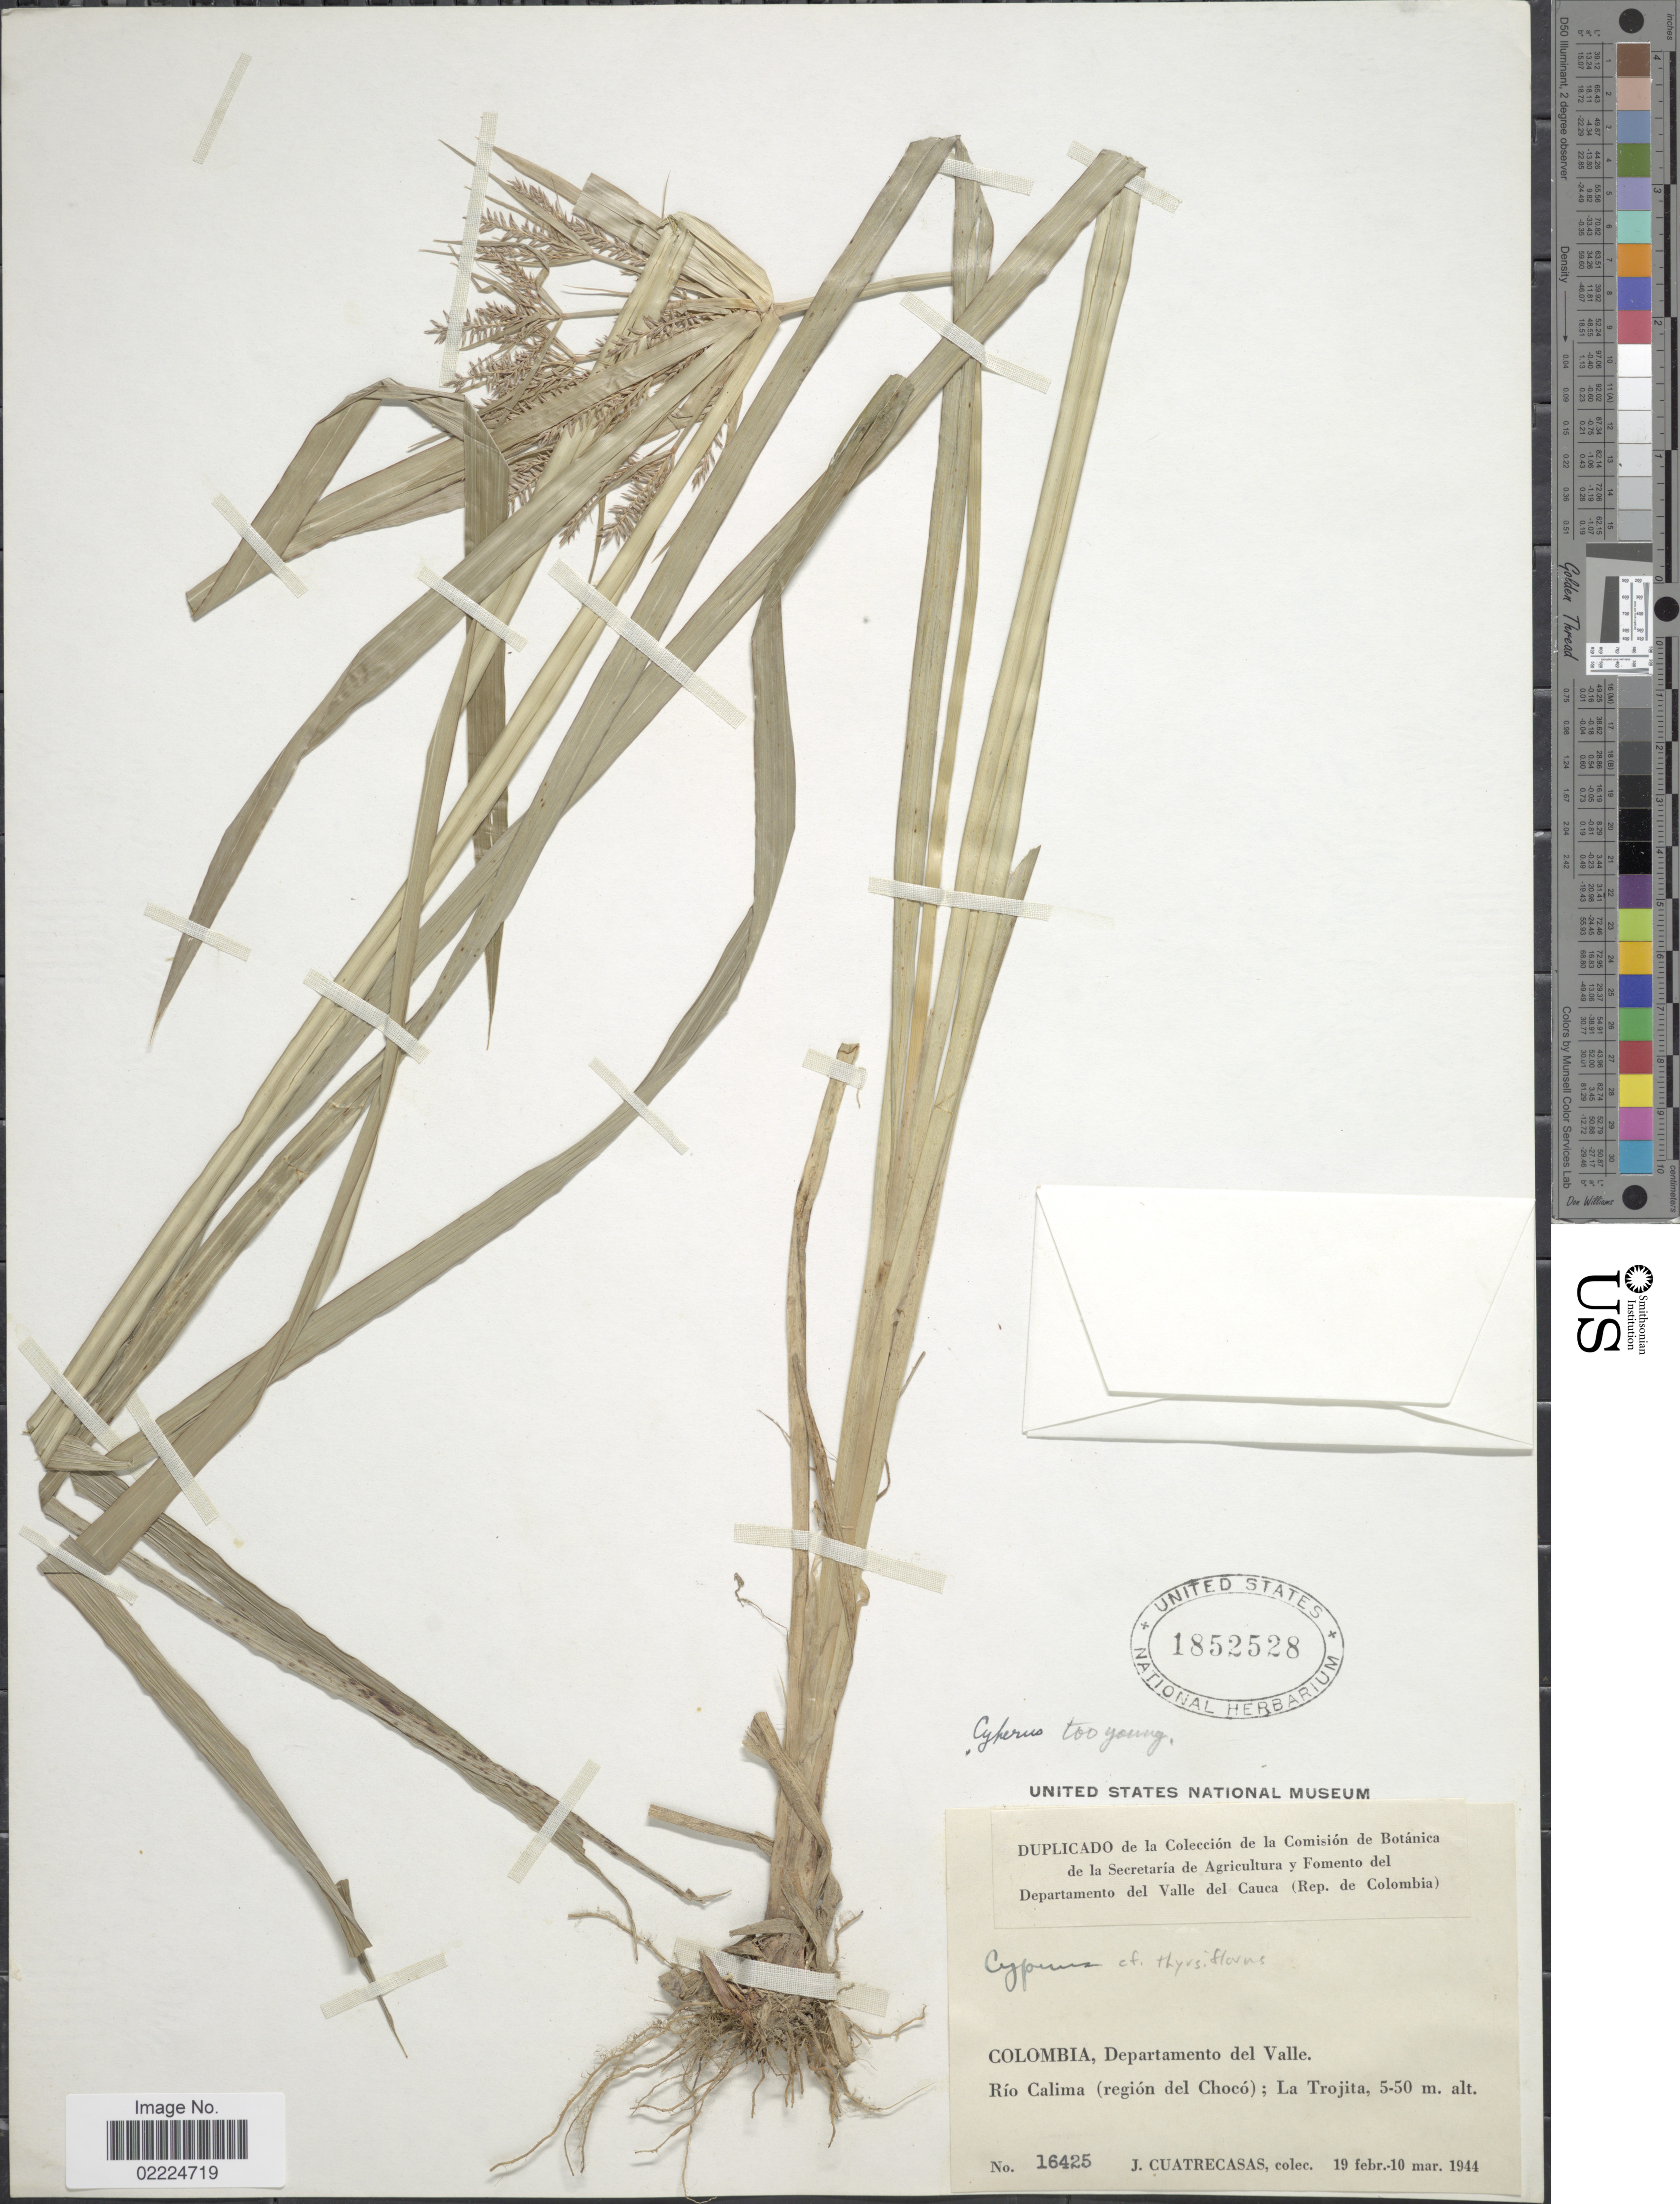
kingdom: Plantae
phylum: Tracheophyta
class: Liliopsida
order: Poales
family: Cyperaceae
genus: Cyperus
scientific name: Cyperus thyrsiflorus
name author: Jungh.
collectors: J. Cuatrecasas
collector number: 16425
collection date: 1944-02-19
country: Colombia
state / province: Valle del Cauca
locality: Colombia, Departamento del Valle, Rio Calima (region del Choco); La Trojita.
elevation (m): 5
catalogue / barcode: US 1852528